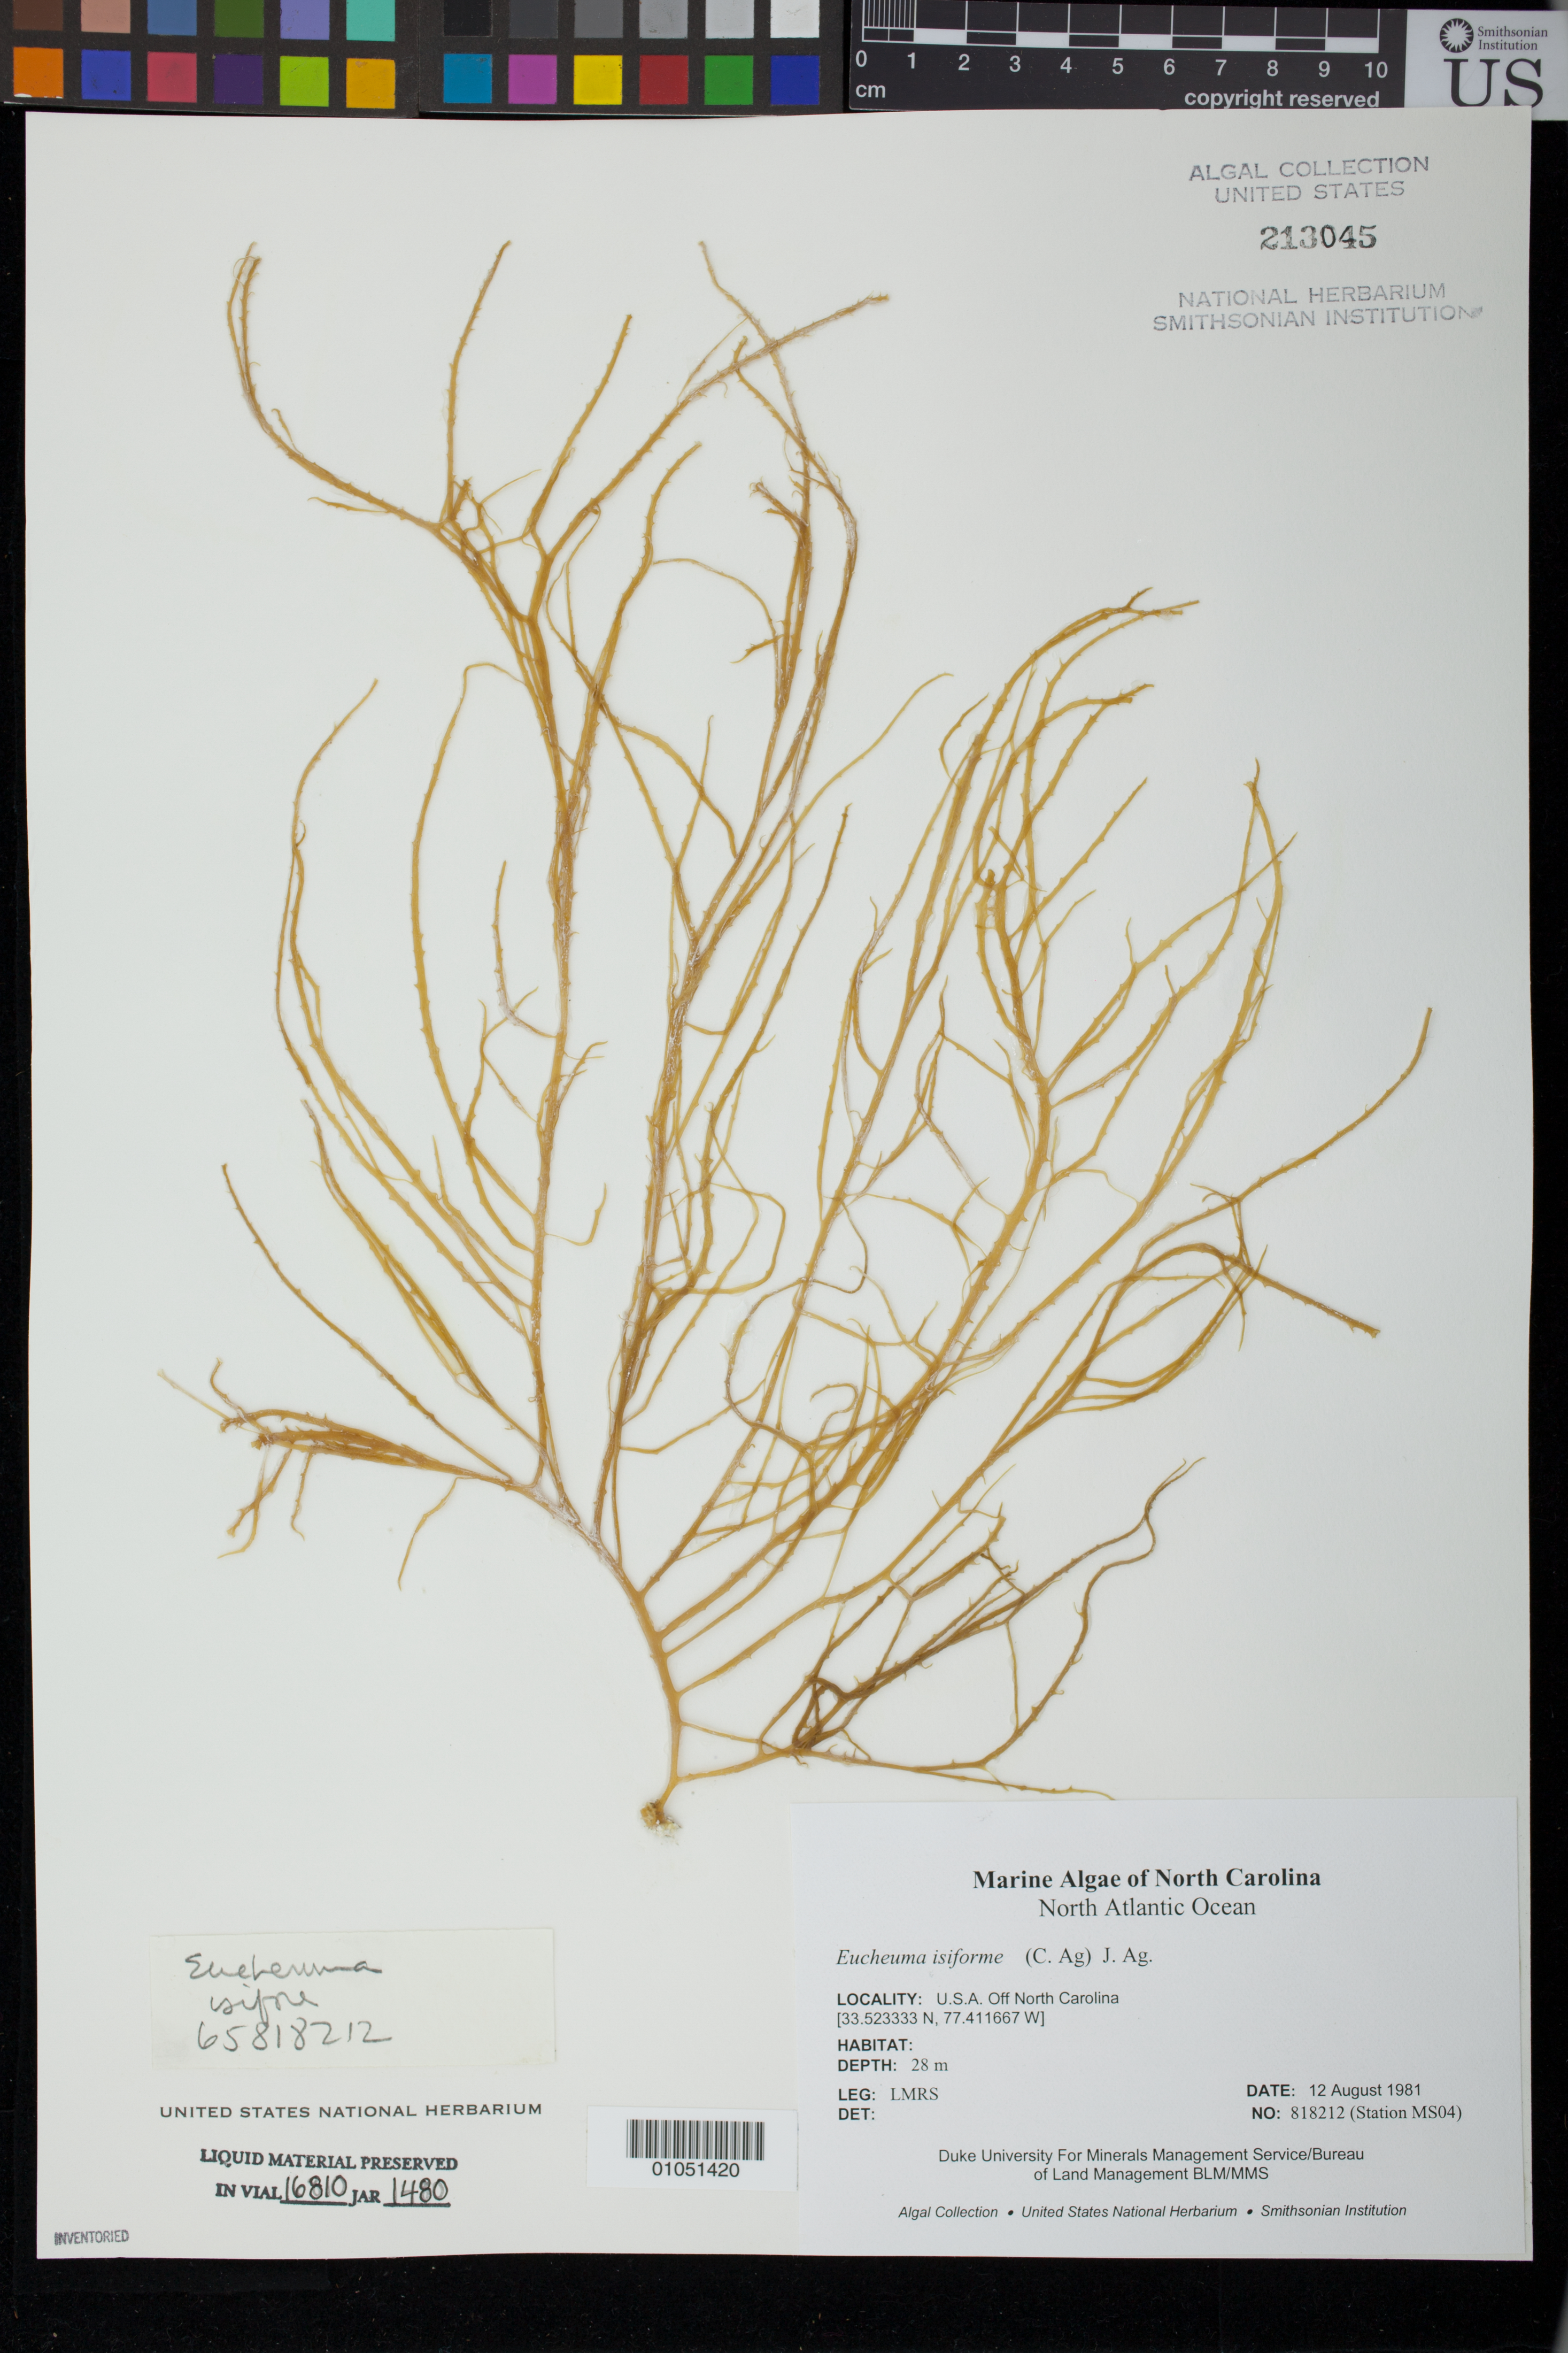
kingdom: Plantae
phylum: Rhodophyta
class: Florideophyceae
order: Gigartinales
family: Solieriaceae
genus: Eucheumatopsis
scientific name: Eucheumatopsis isiformis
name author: (C. Agardh) M.L. Núñez-Resendiz et al.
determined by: Algae name updating Project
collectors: LMRS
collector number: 818212 (Station MS04)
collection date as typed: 12 Aug 1981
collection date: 1981-08-12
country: United States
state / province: North Carolina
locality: North Atlantic Ocean off North Carolina coast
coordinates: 33.523333 N; 33.523333 N, 77.411667 W; 77.4116667 W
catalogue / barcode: US 213045